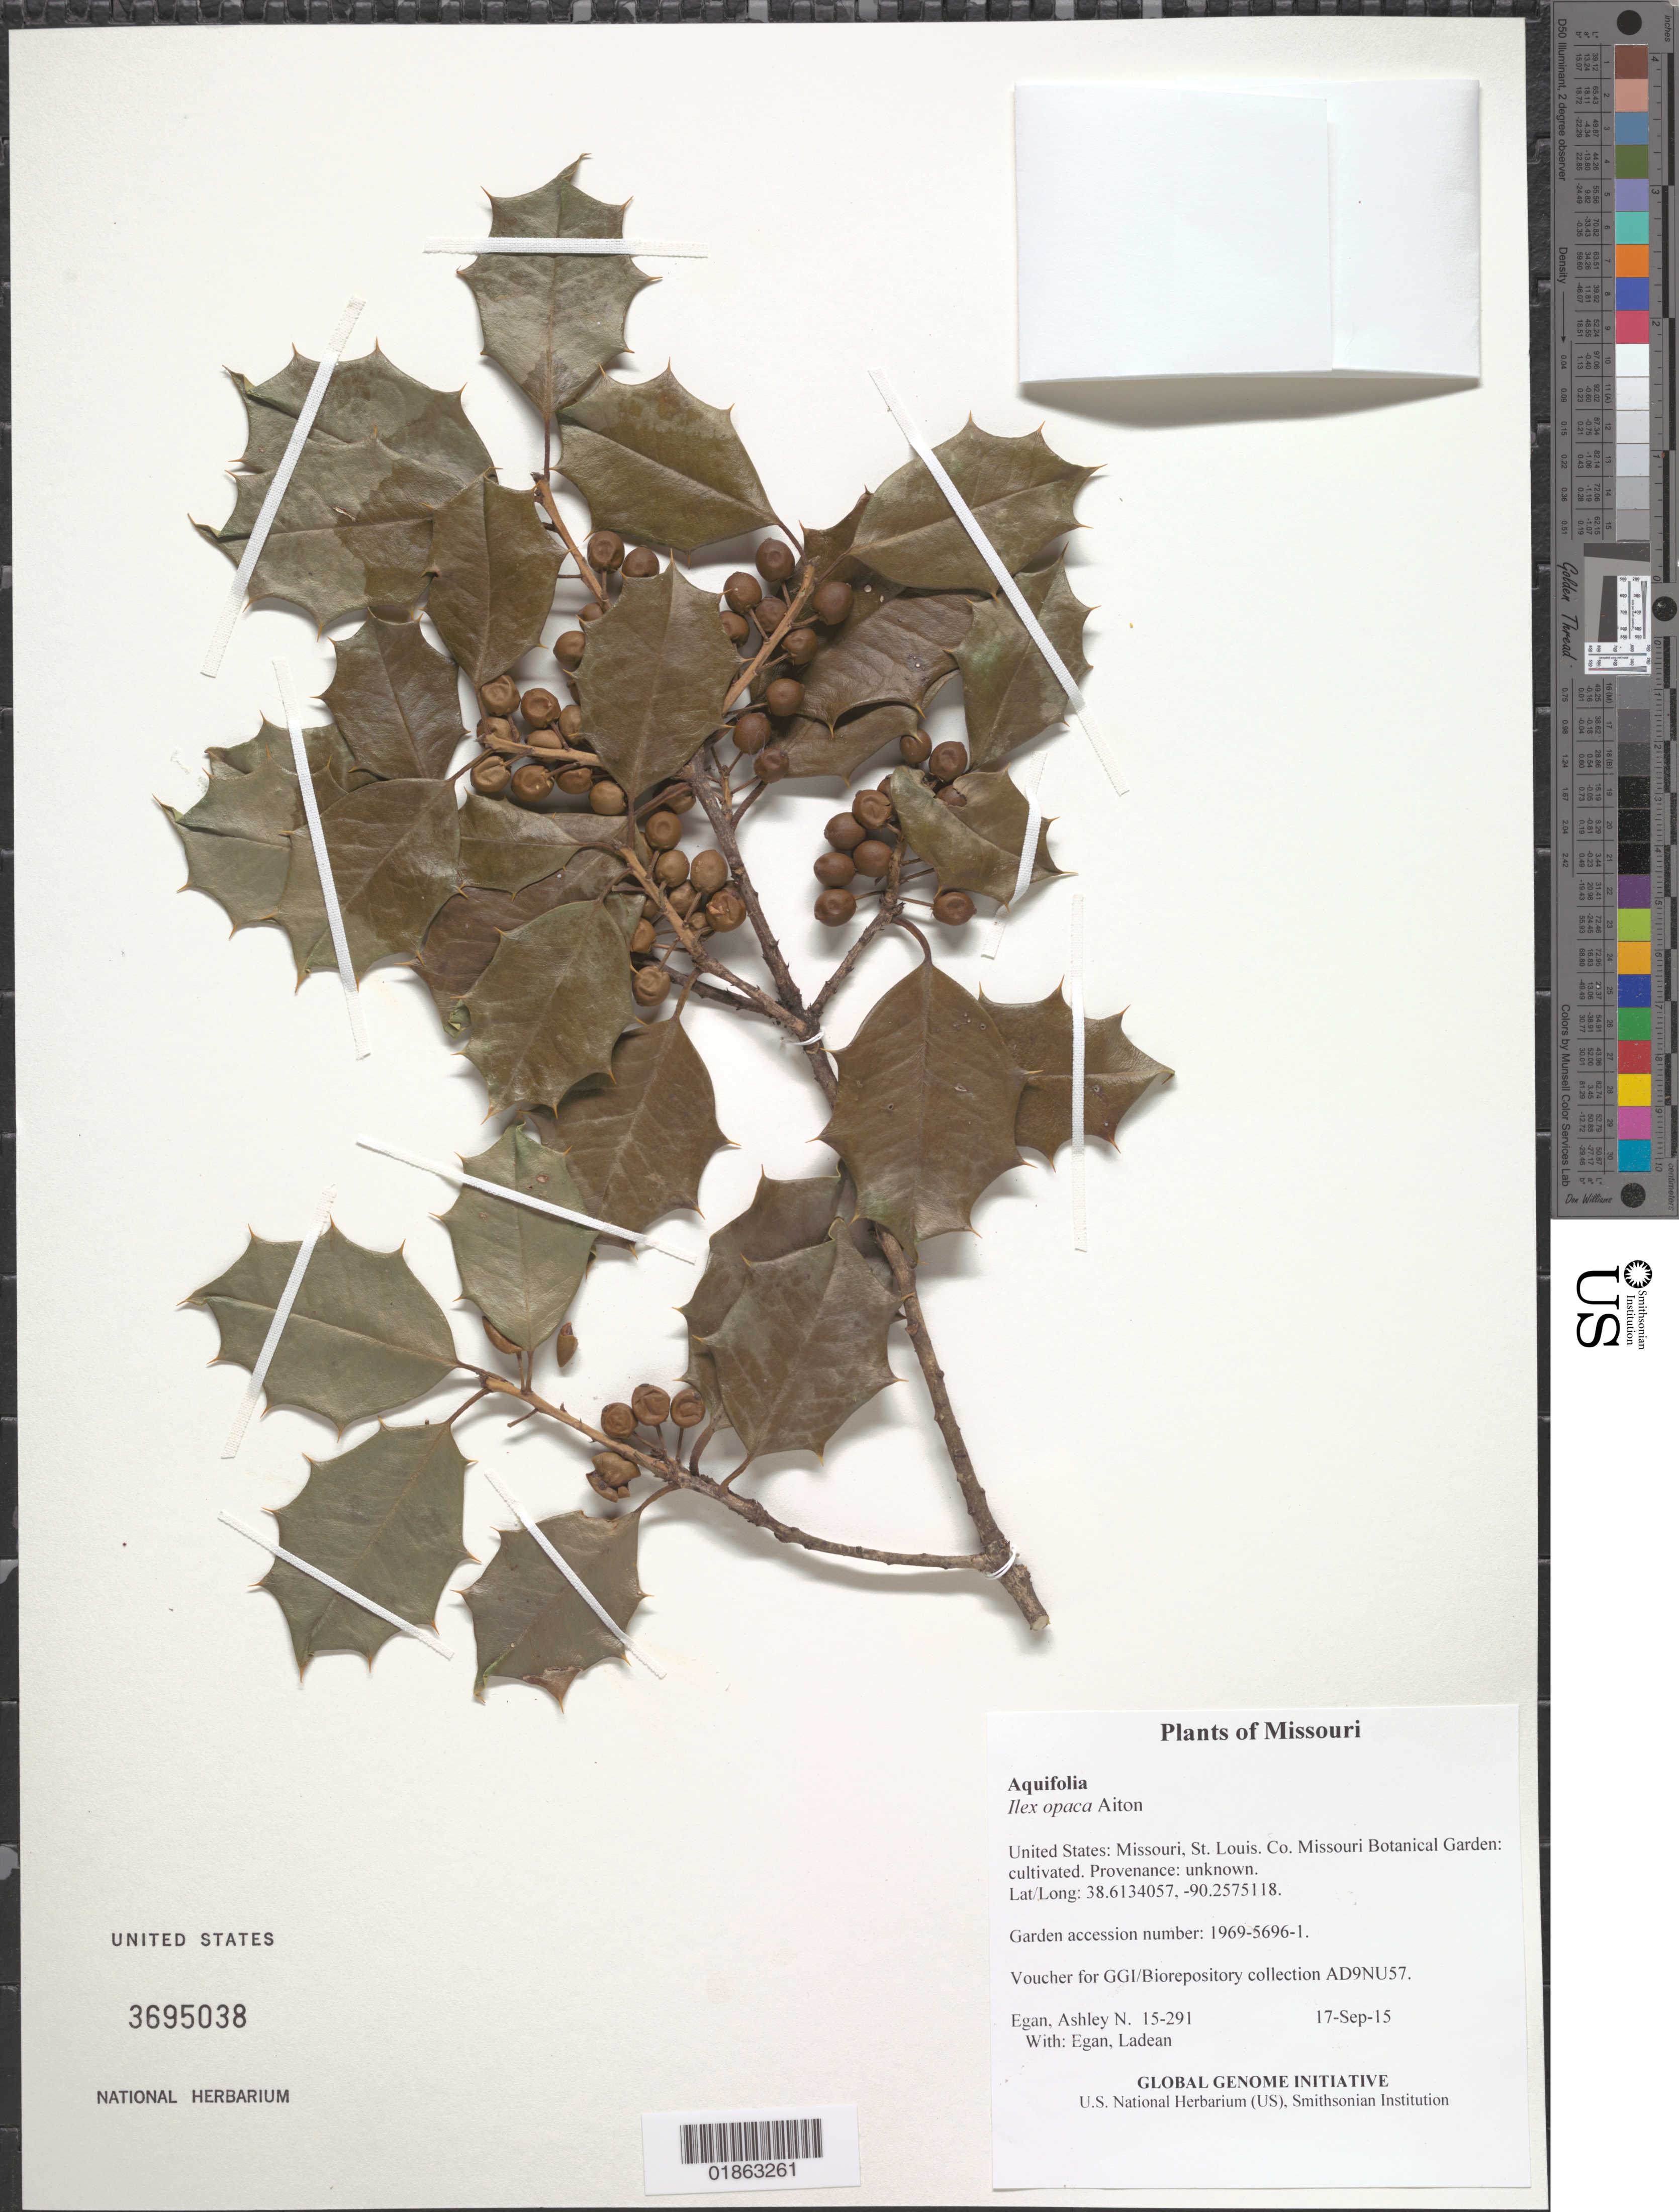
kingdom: Plantae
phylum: Tracheophyta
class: Magnoliopsida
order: Aquifoliales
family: Aquifoliaceae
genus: Ilex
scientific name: Ilex opaca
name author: Aiton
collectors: A. N. Egan & L. Egan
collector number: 15-291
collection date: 2015-09-17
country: United States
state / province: Missouri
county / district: St. Louis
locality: Missouri Botanical Garden: cultivated. Provenance: unknown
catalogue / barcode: US 3695038